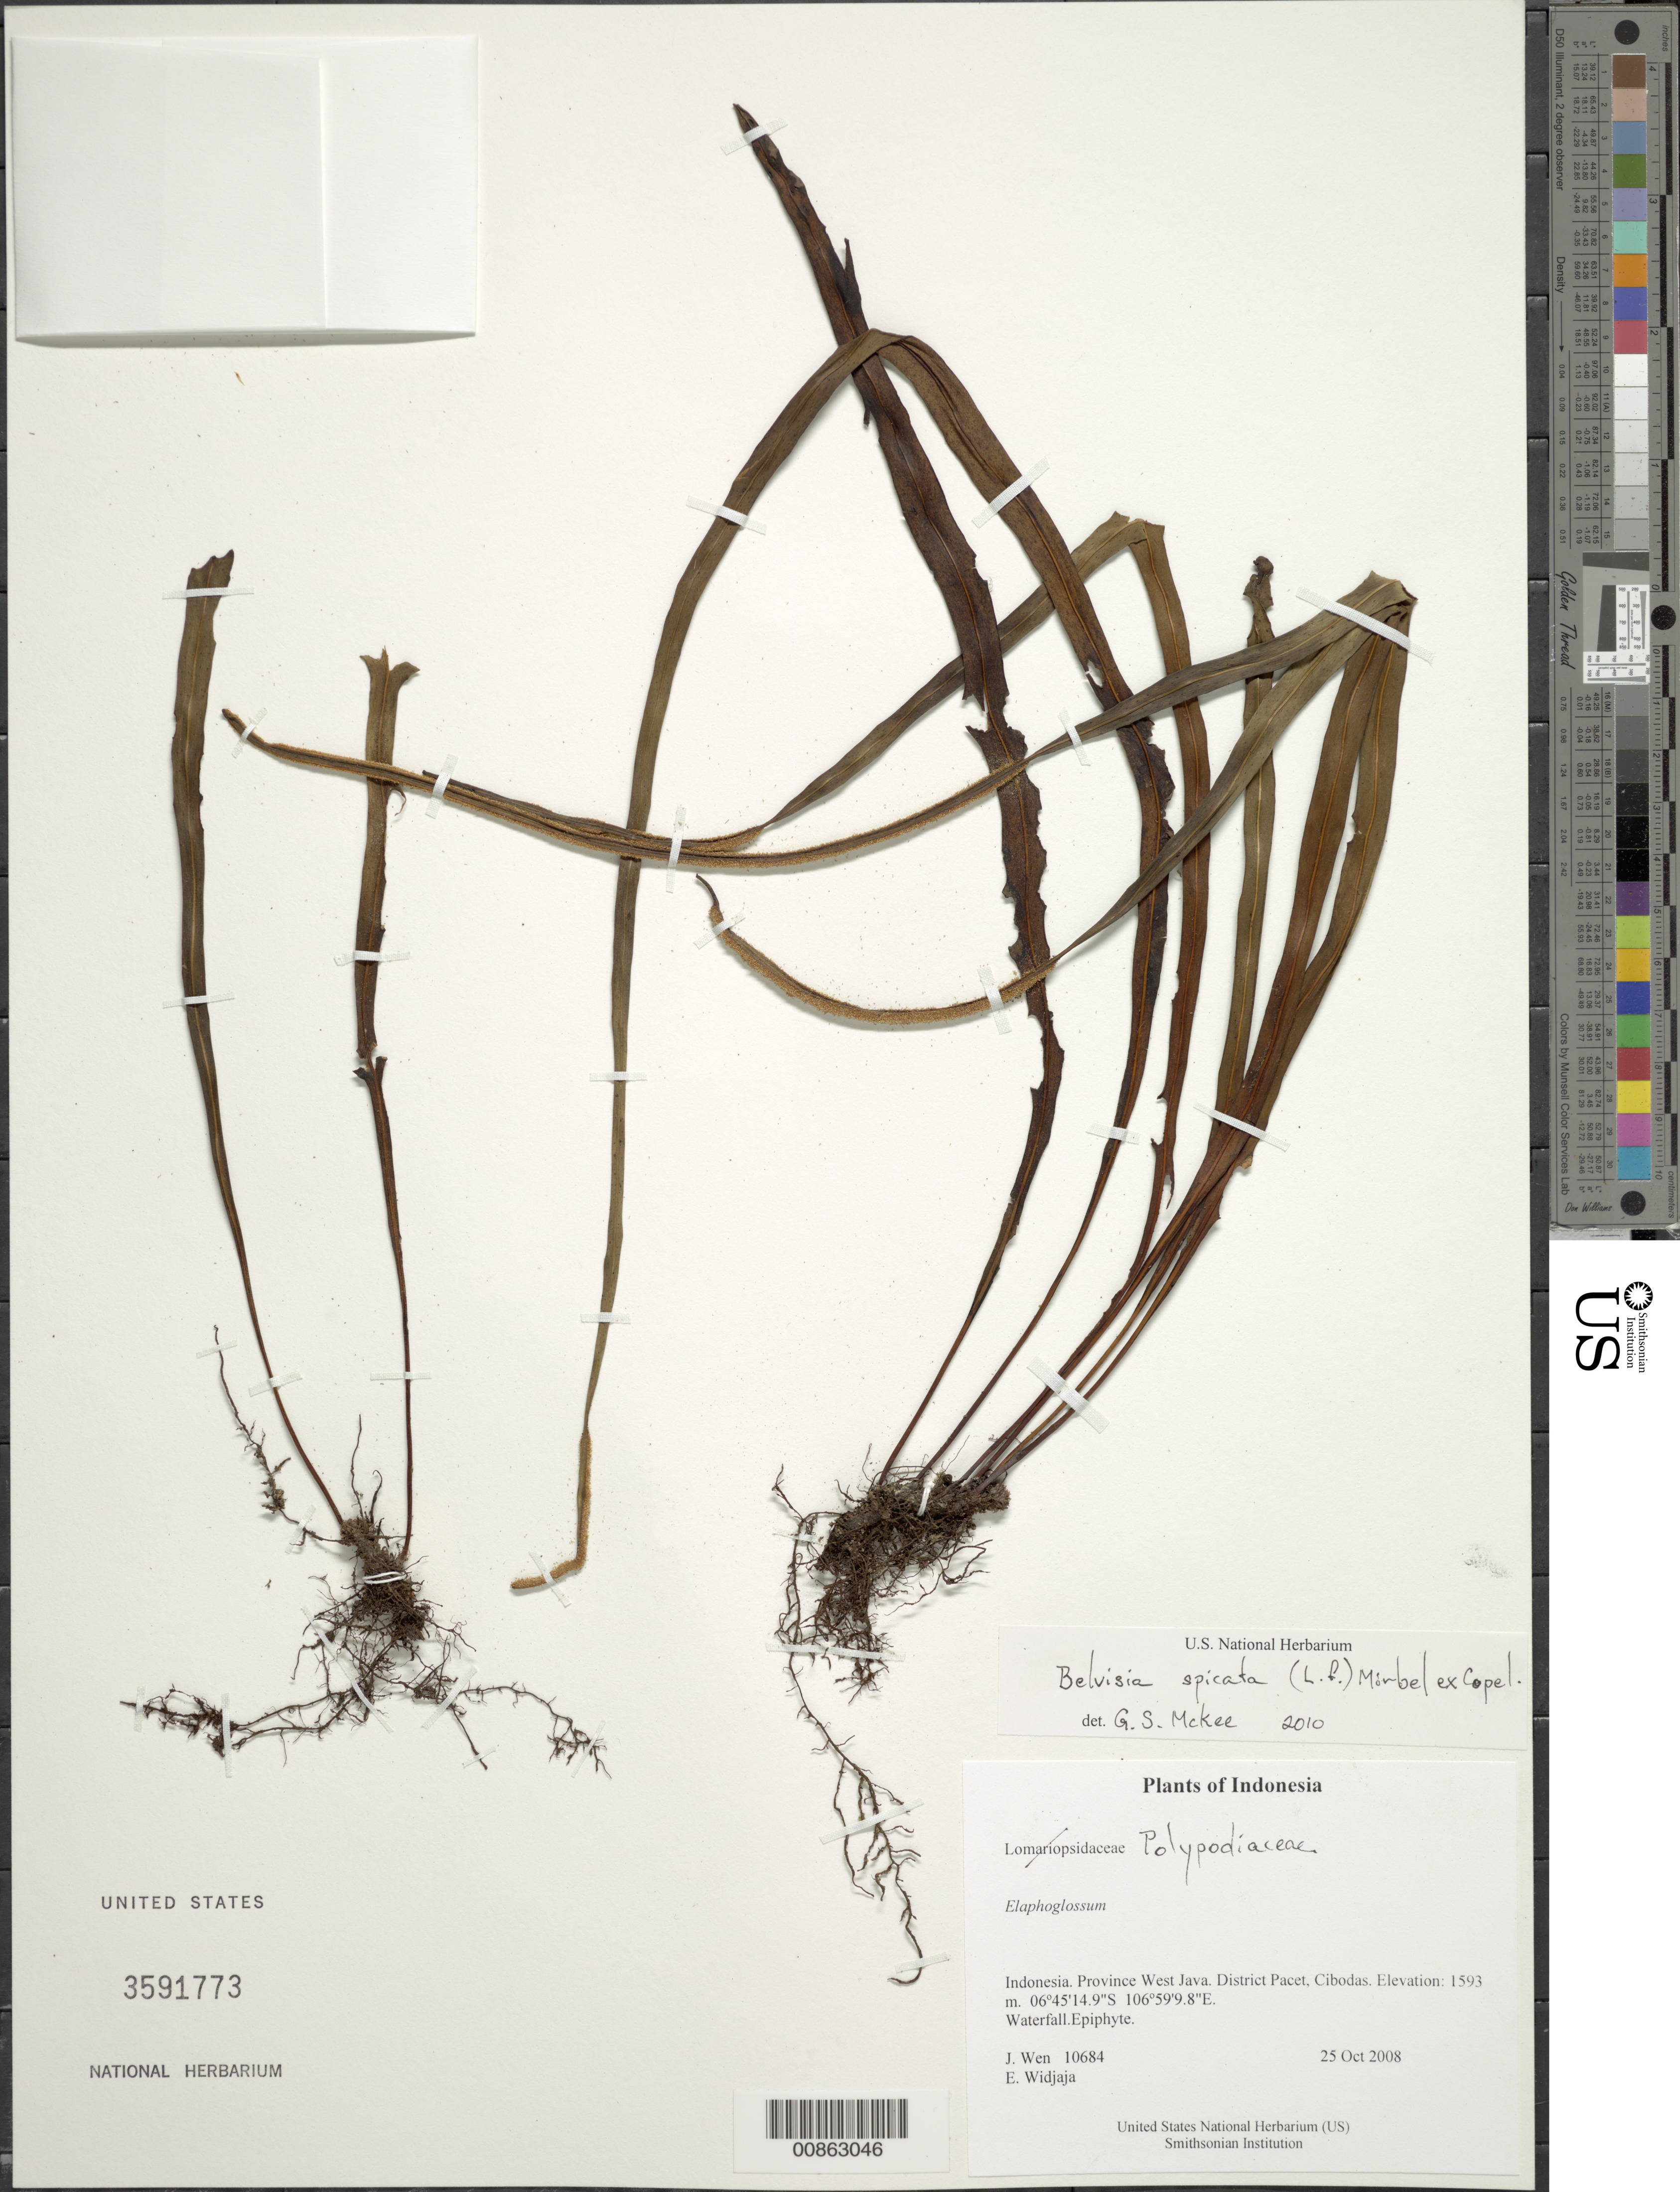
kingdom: Plantae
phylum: Tracheophyta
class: Polypodiopsida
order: Polypodiales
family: Polypodiaceae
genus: Lepisorus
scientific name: Lepisorus spicatus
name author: (L. f.) Li S. Wang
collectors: J. Wen & E. A. Widjaja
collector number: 10684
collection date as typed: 25 Oct 2008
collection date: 2008-10-25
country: Indonesia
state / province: Java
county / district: Jawa Barat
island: Java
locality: District Pacet, Cibodas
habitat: Waterfall.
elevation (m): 1593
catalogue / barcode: US 3591773